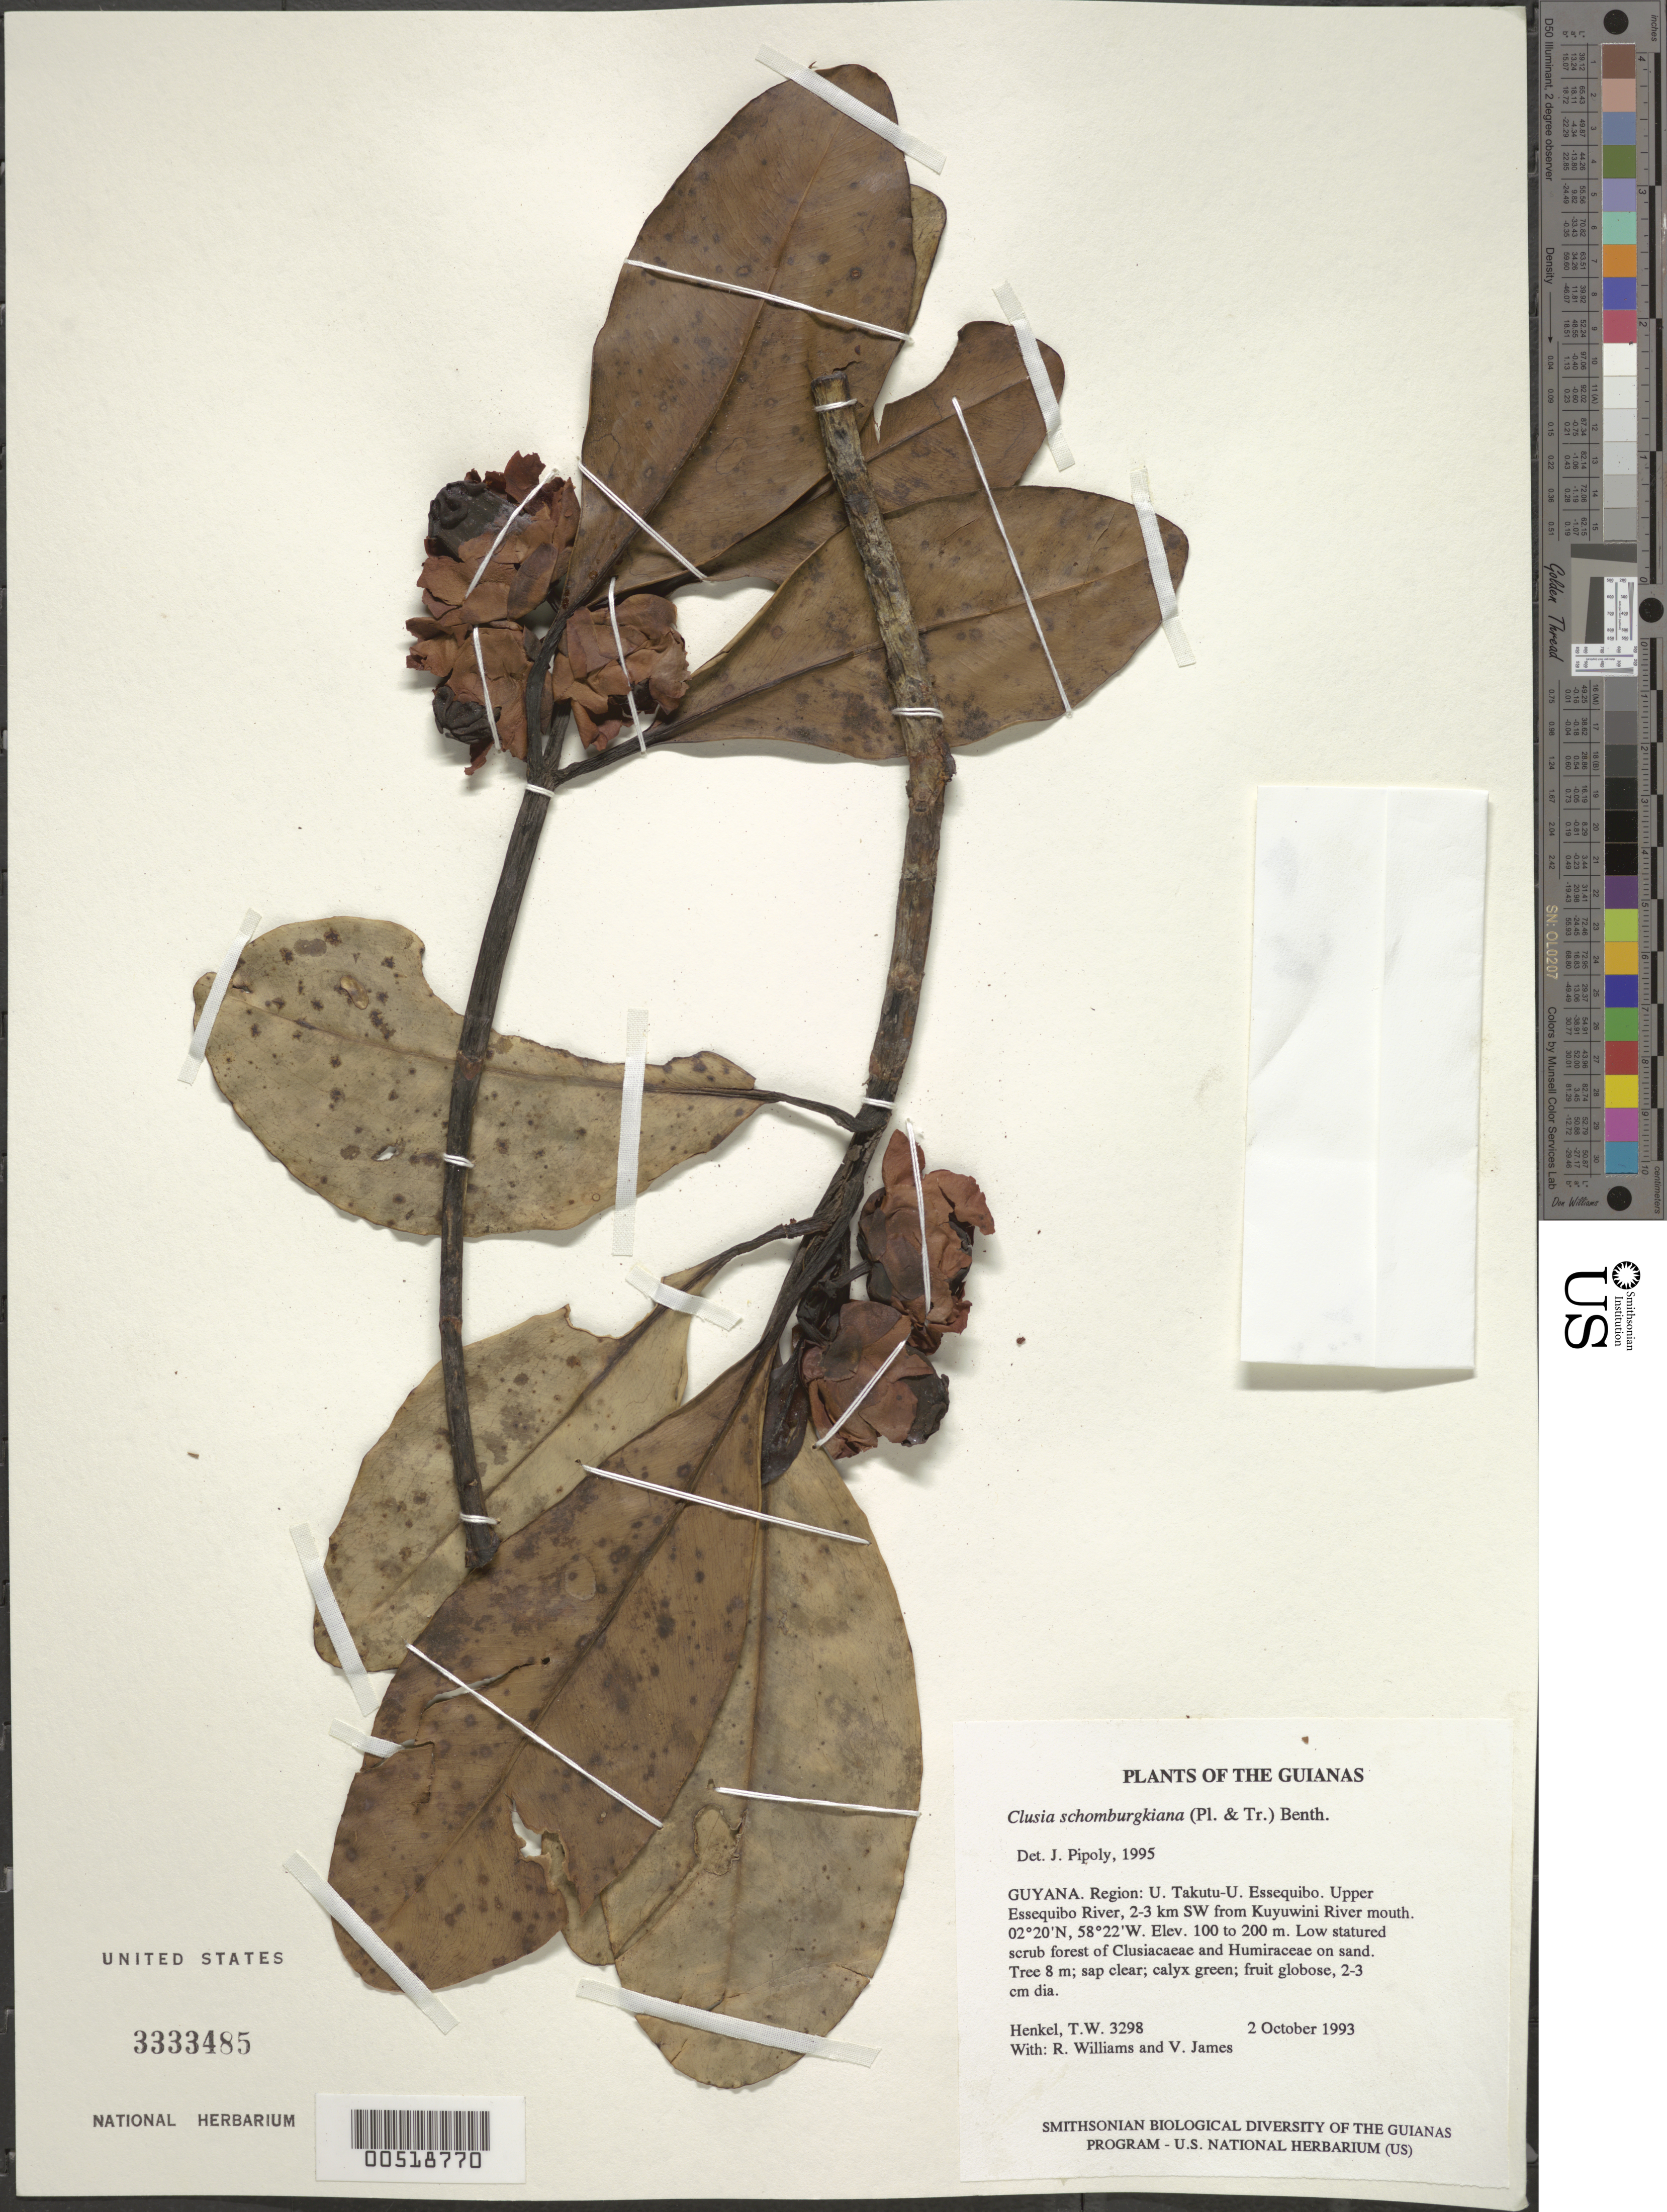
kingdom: Plantae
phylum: Tracheophyta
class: Magnoliopsida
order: Malpighiales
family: Clusiaceae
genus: Clusia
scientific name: Clusia schomburgkiana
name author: (Planch. & Triana) Benth. ex Engl.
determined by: Pipoly, J. J., III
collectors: T. Henkel, R. Williams & V. James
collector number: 3298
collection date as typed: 2 October 1993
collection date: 1993-10-02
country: Guyana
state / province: U. Takutu-U. Essequibo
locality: Upper Essequibo River, 2-3 km SW from Kuyuwini River mouth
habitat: Low statured scrub forest of Clusiacaeae and Humiraceae on sand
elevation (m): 100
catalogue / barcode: US 3333485